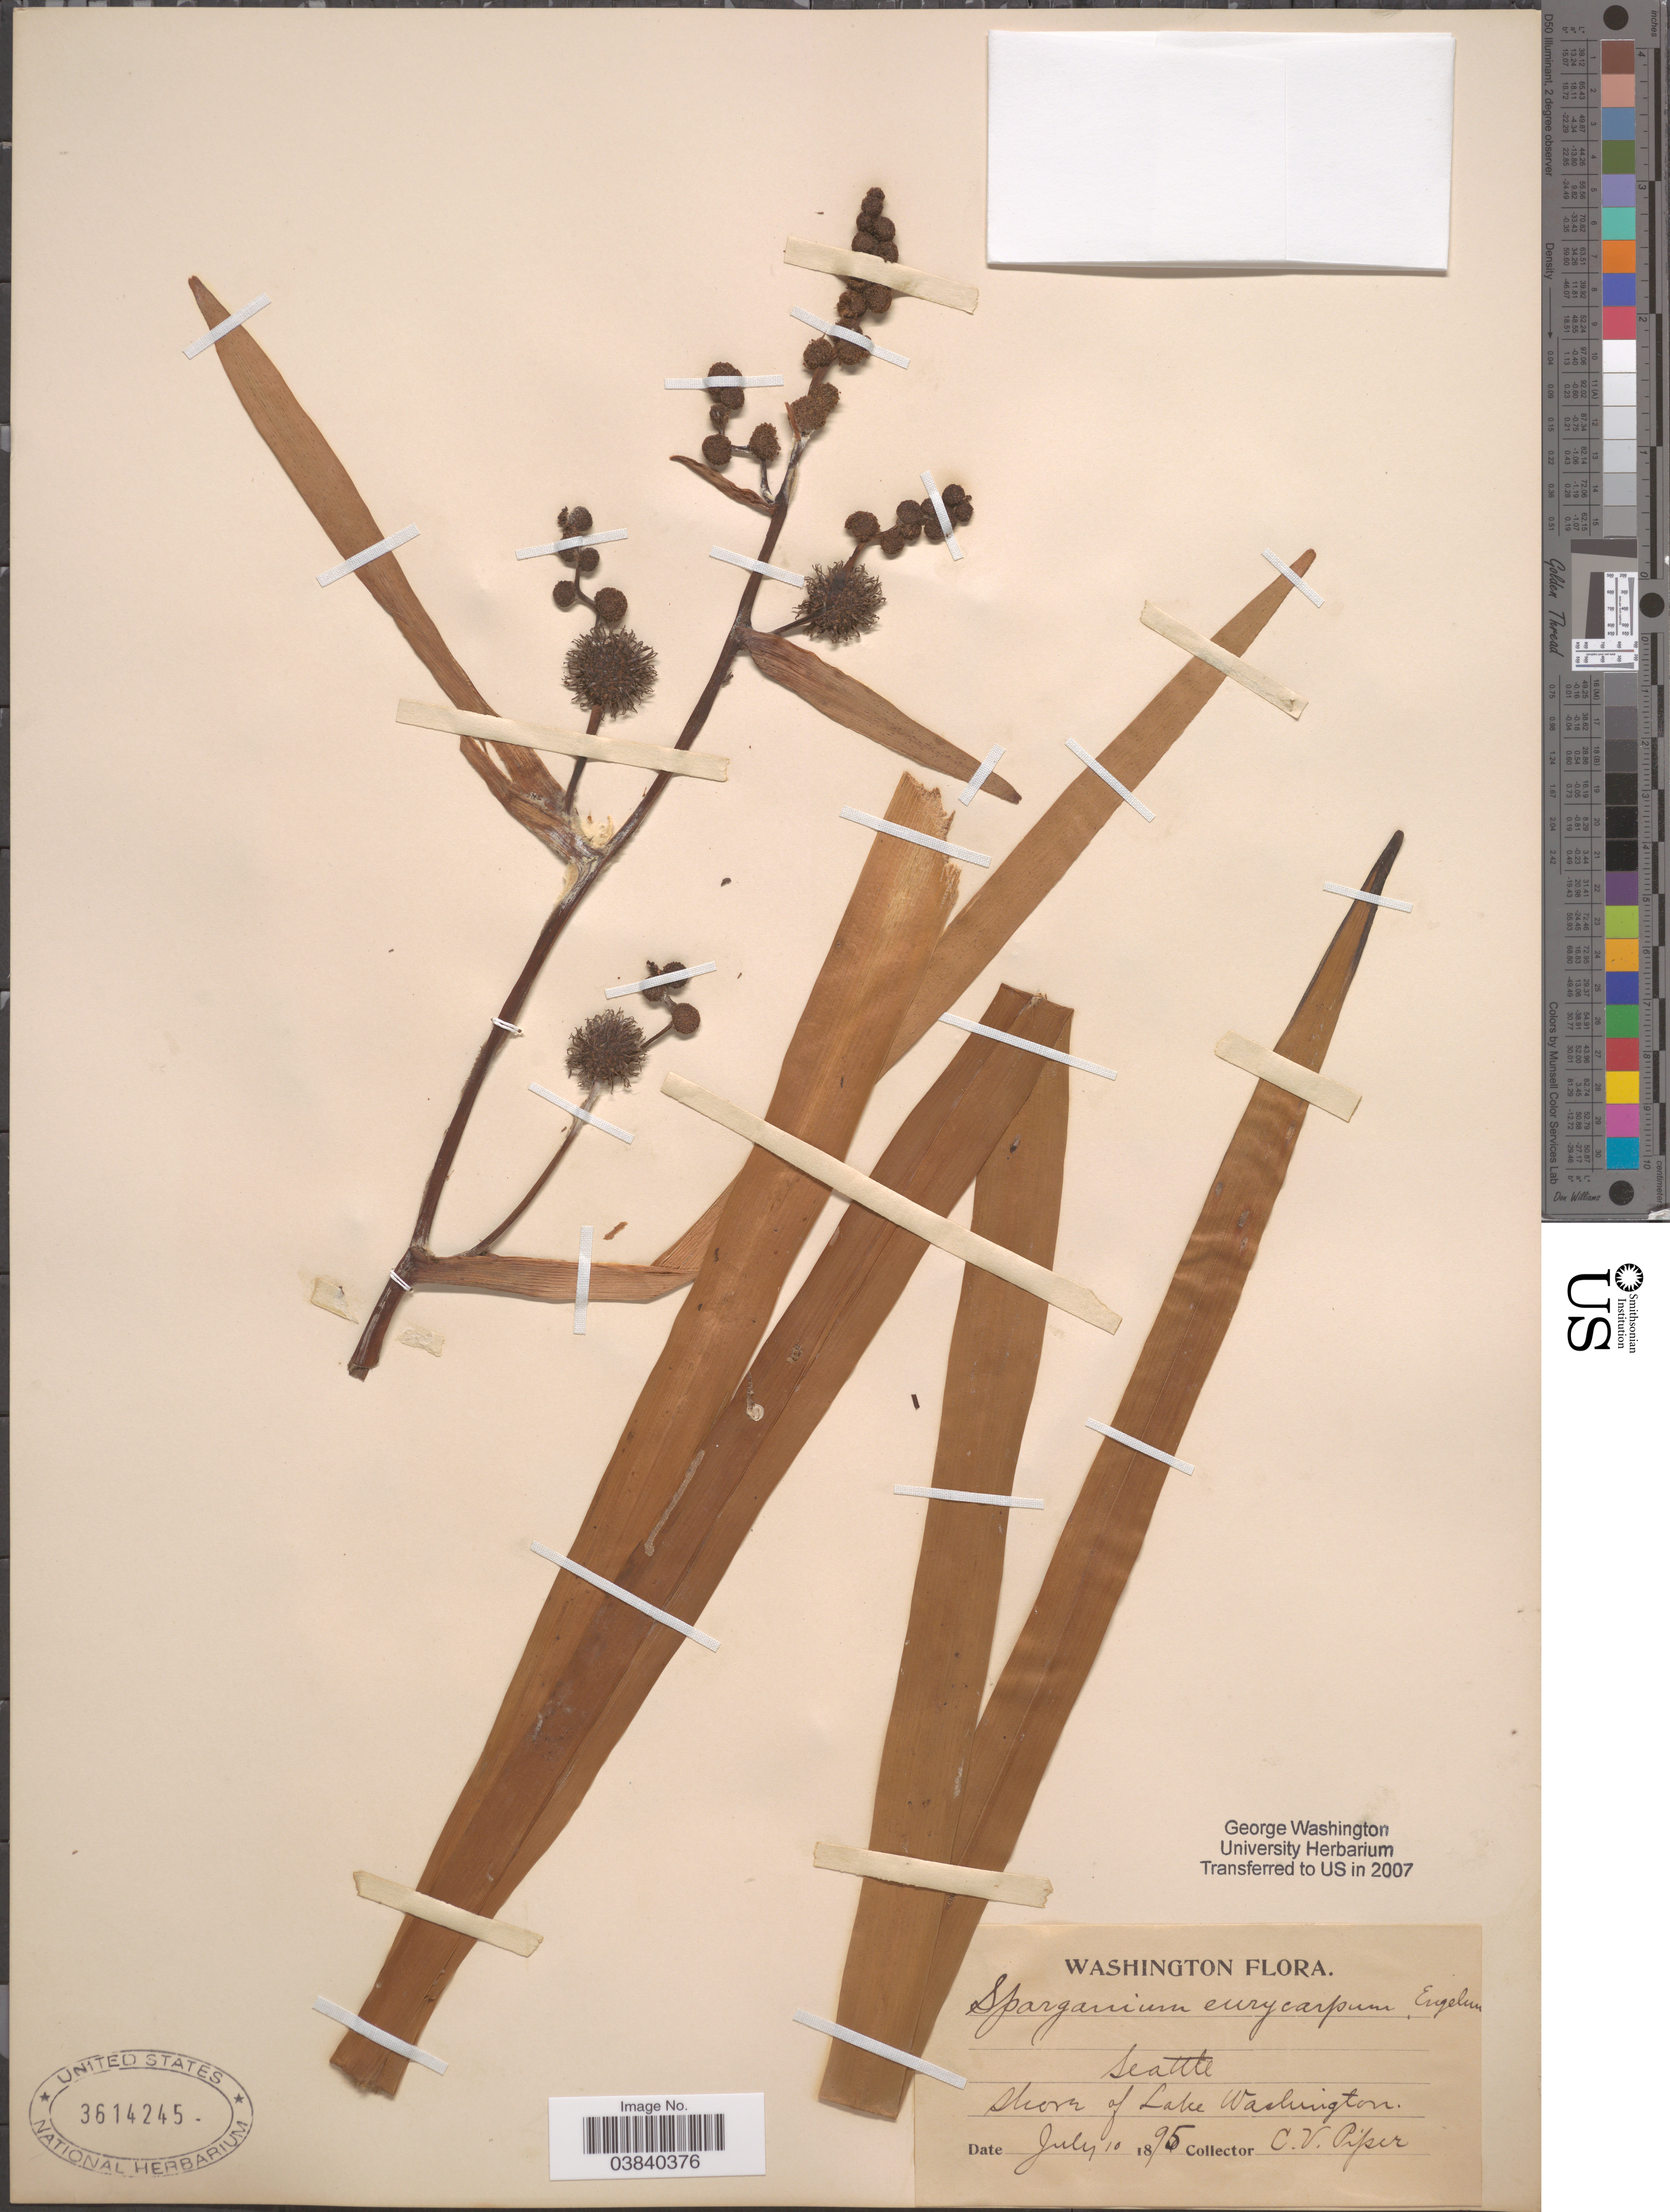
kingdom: Plantae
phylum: Tracheophyta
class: Liliopsida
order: Poales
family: Typhaceae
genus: Sparganium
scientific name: Sparganium eurycarpum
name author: Engelm.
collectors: C. V. Piper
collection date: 1895-07-10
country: United States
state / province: Washington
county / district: King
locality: Seattle. Shore of Lake Washington.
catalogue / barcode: US 3614245